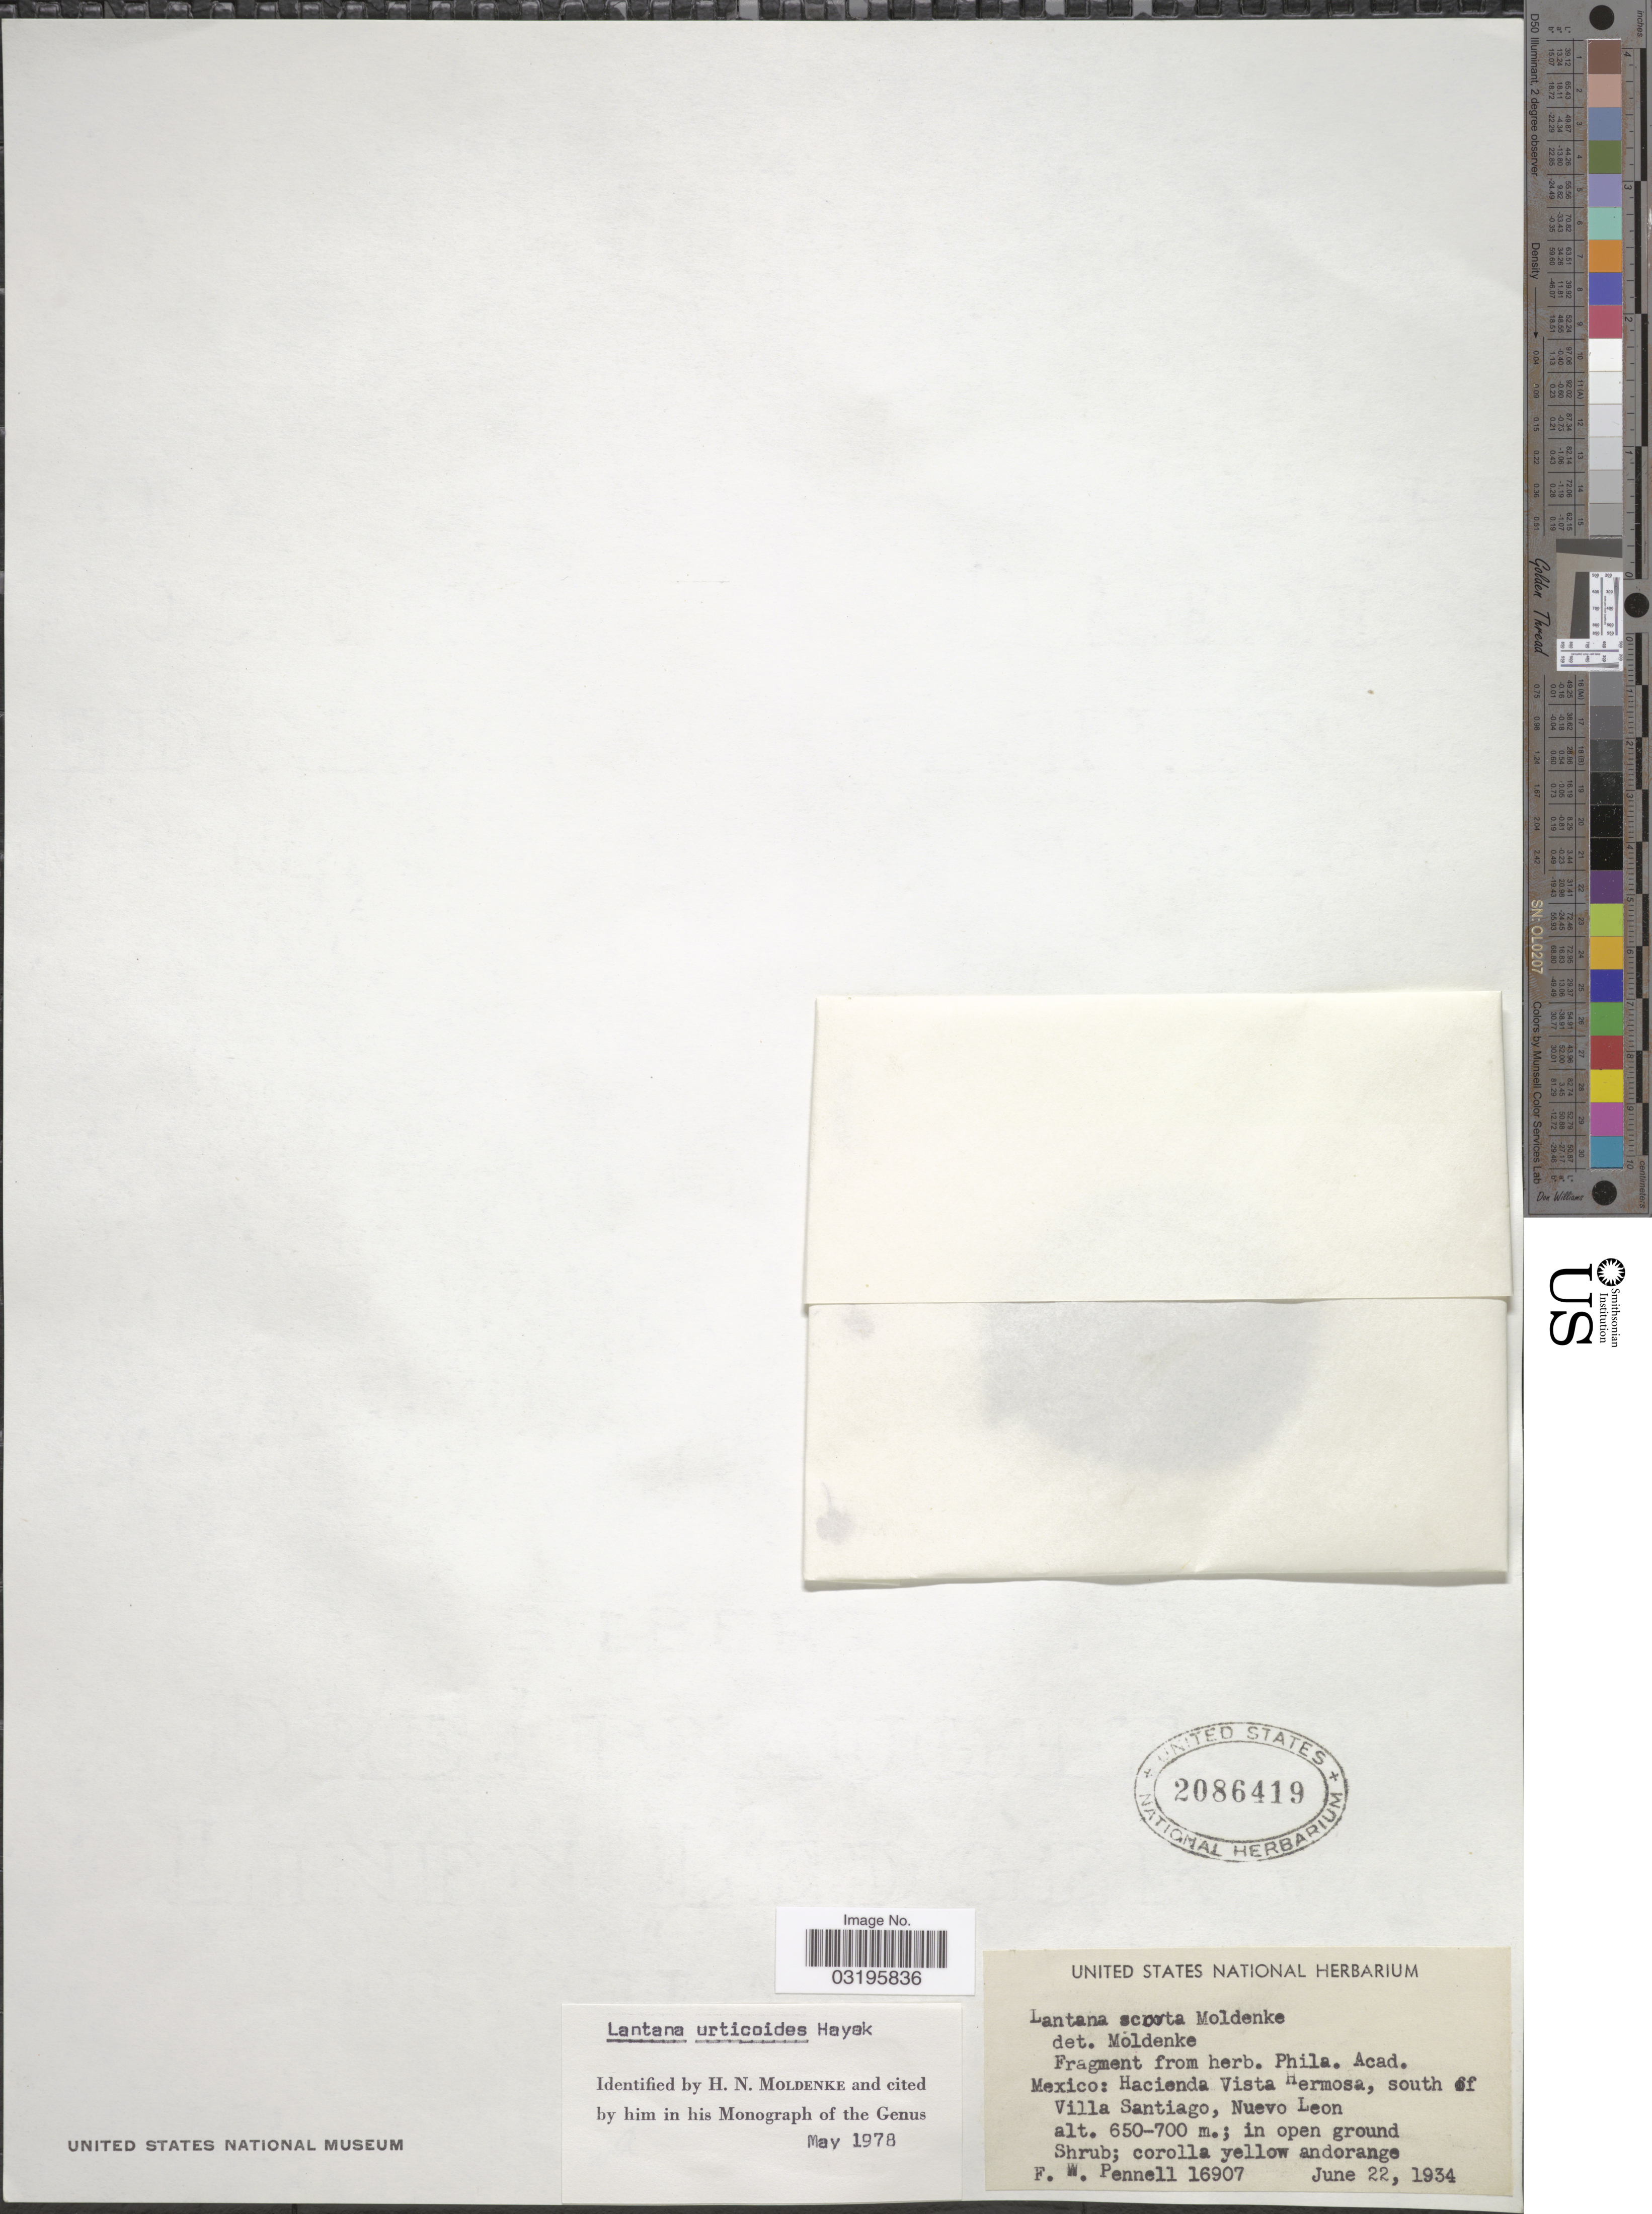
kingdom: Plantae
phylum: Tracheophyta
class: Magnoliopsida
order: Lamiales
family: Verbenaceae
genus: Lantana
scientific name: Lantana urticoides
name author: Hayek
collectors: F. W. Pennell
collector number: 16907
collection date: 1934-06-22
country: Mexico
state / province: Nuevo León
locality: Hacienda Vista Hermosa, south of Villa Santiago.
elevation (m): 650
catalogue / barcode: US 2086419